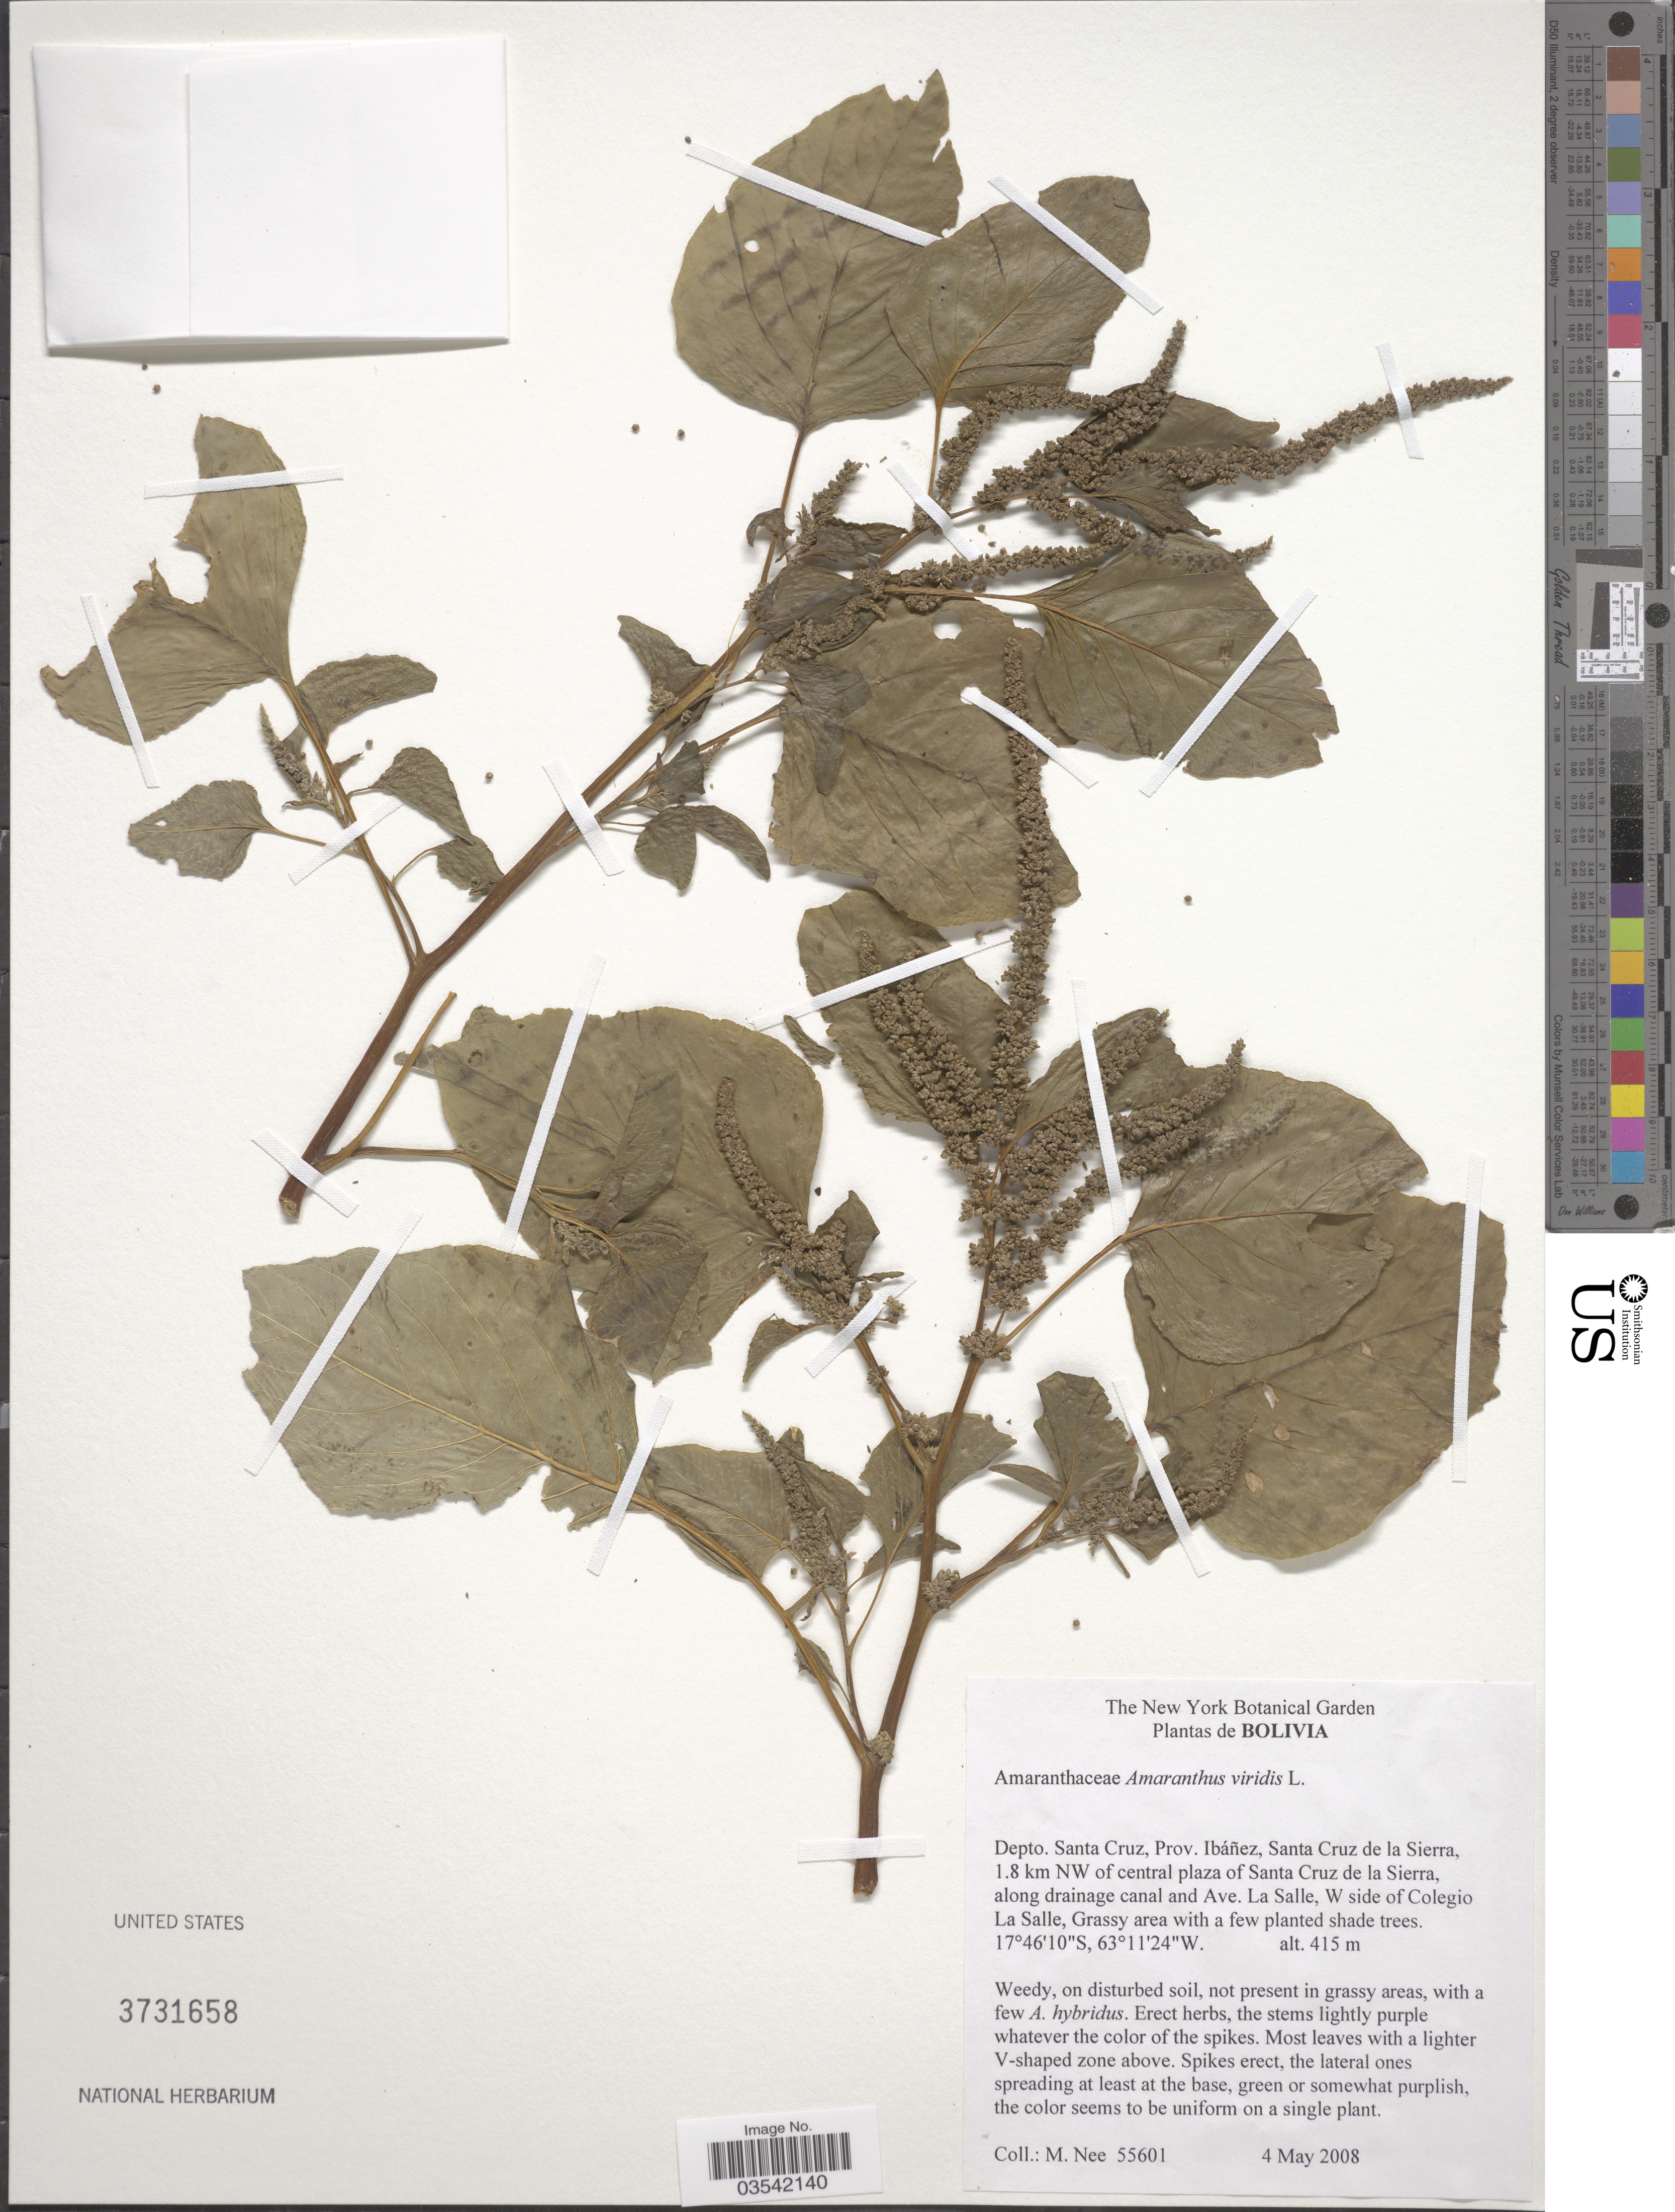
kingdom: Plantae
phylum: Tracheophyta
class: Magnoliopsida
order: Caryophyllales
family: Amaranthaceae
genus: Amaranthus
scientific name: Amaranthus viridis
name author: L.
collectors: M. Nee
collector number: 55601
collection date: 2008-05-04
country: Bolivia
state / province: Santa Cruz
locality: Depto. Santa Cruz, Prov. Ibáñez, Santa Cruz de la Sierra 1.8 km NW of central plaza of Santa Cruz de la Sierra, along drainage canal and Ave. La Salle, W side of Colegio La Salle.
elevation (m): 415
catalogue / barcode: US 3731658